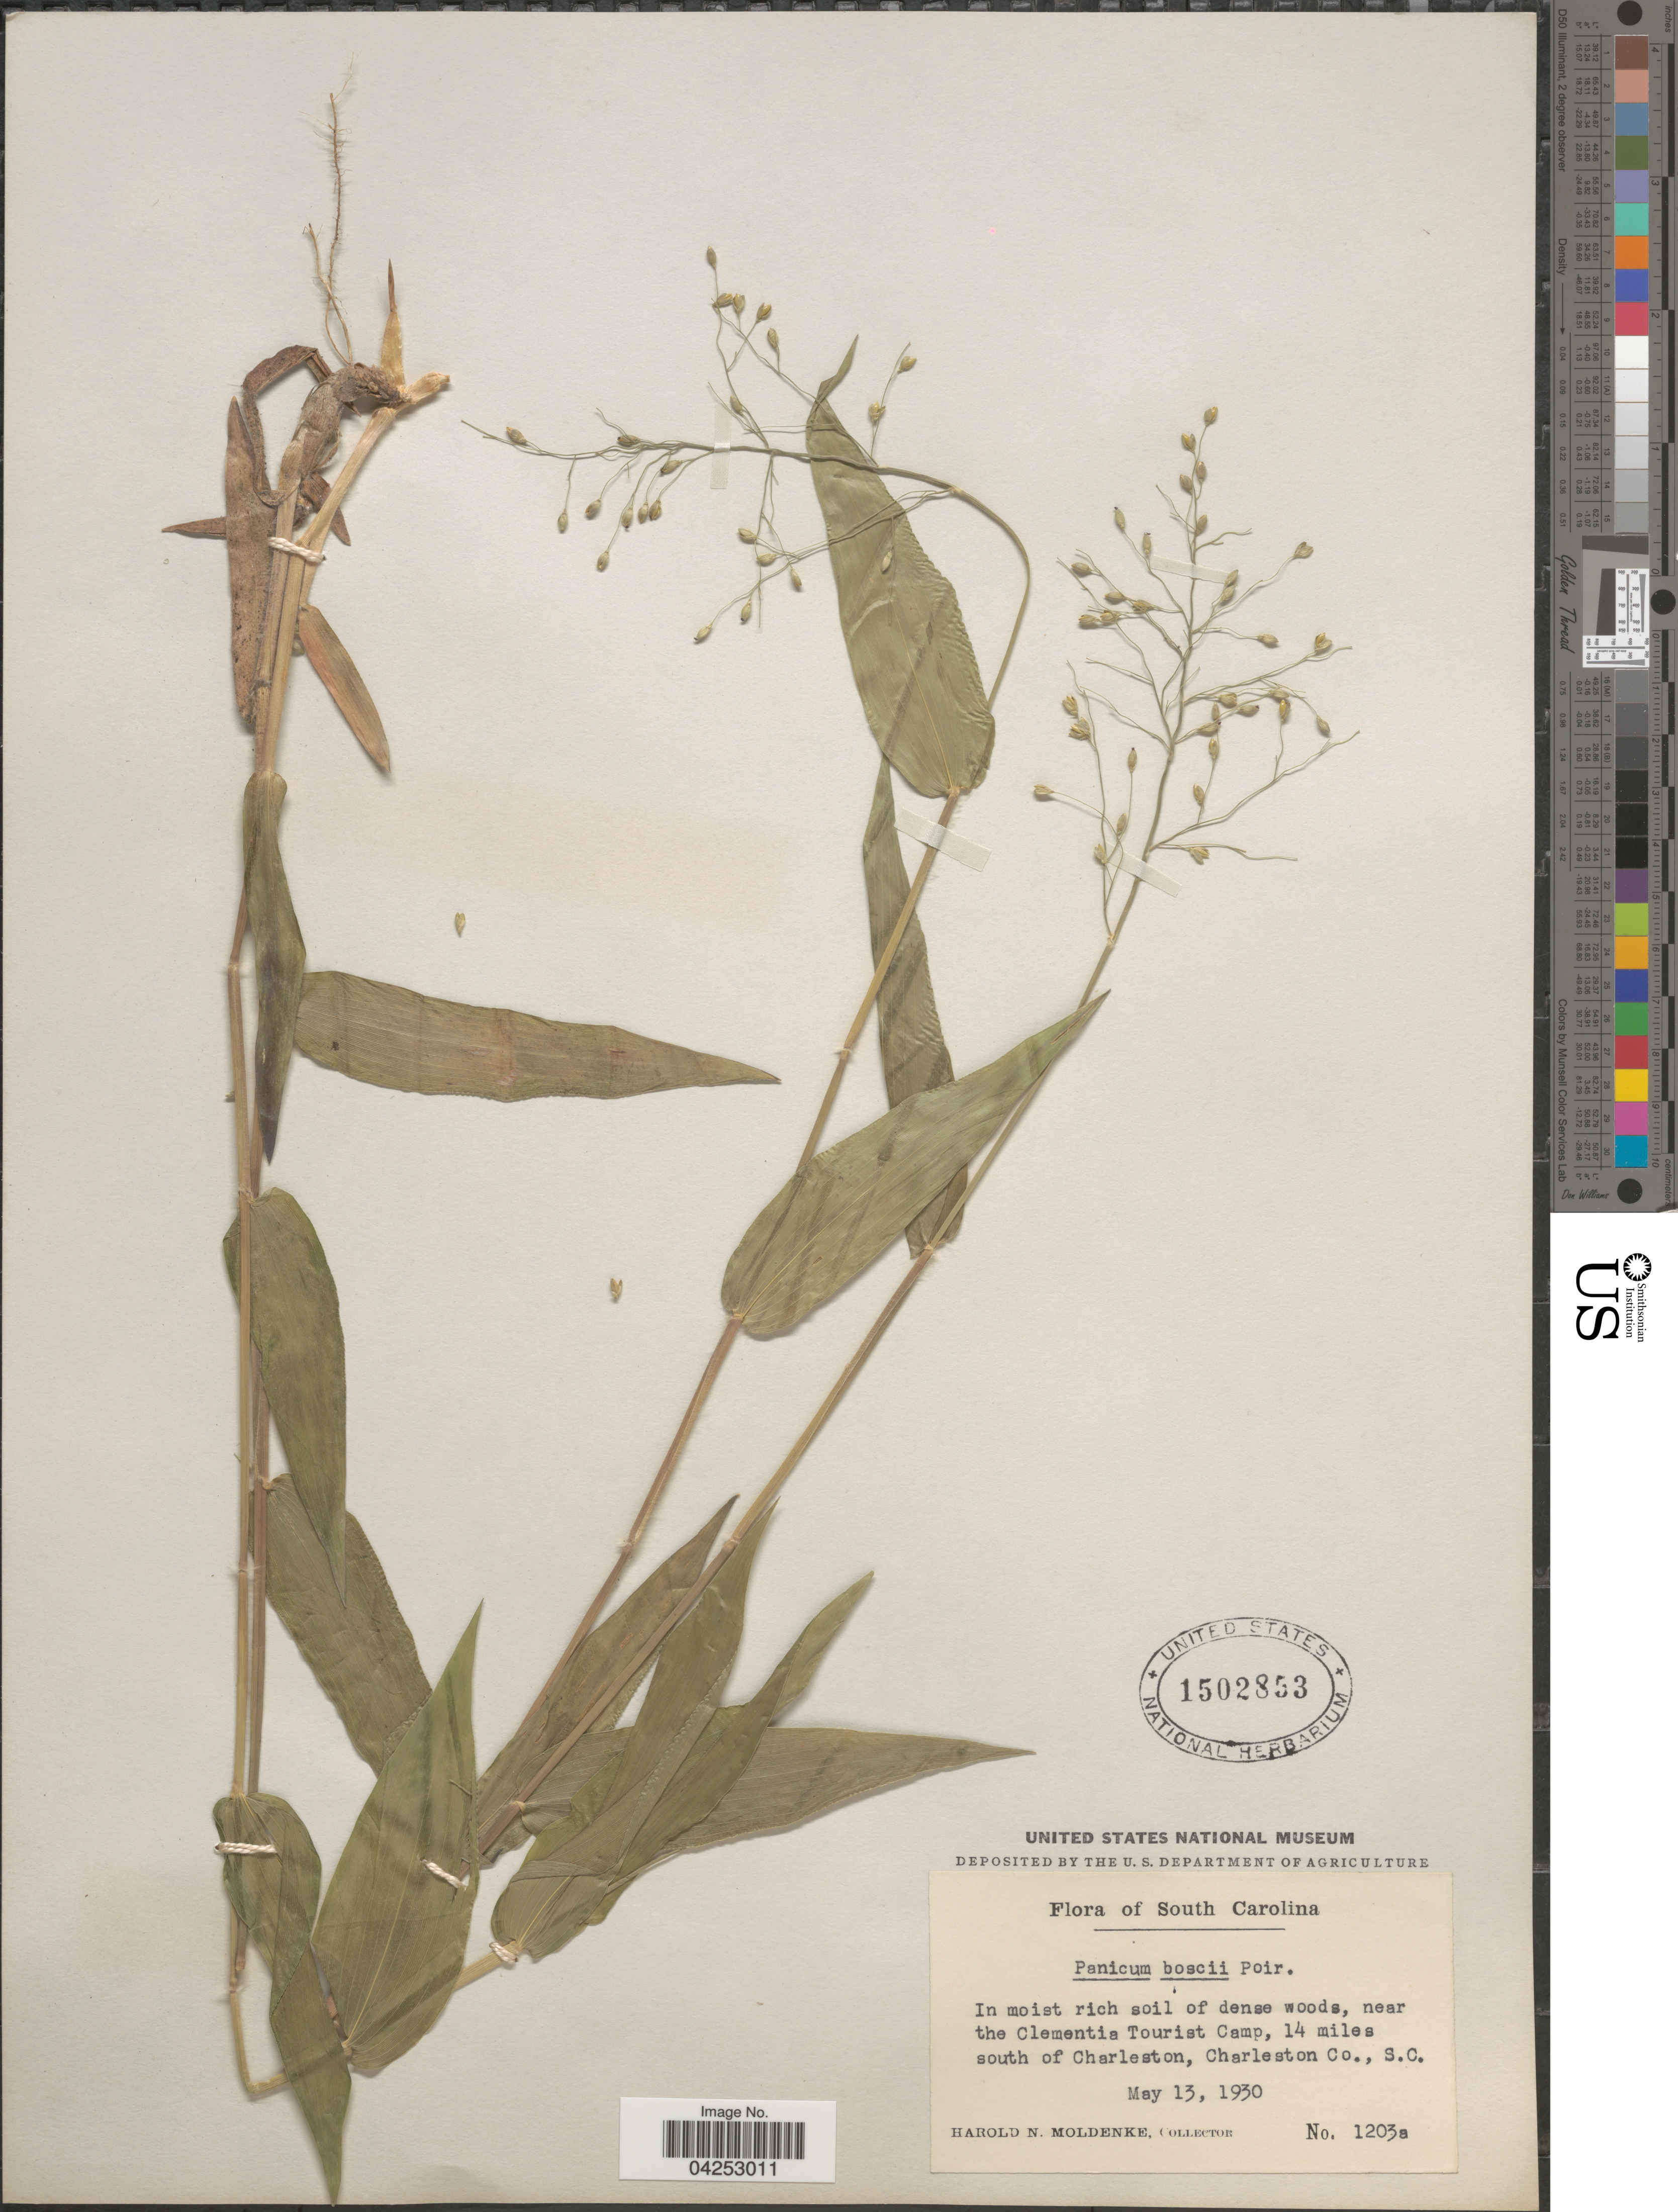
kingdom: Plantae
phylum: Tracheophyta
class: Liliopsida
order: Poales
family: Poaceae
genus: Dichanthelium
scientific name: Dichanthelium boscii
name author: (Poir.) Gould & C.A. Clark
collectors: H. N. Moldenke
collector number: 1203a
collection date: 1930-05-13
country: United States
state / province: South Carolina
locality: In moist rich soil in dense woods, near the Clementia Tourist Camp, 14 miles south of Charleston, Charleston Co.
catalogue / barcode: US 1502853